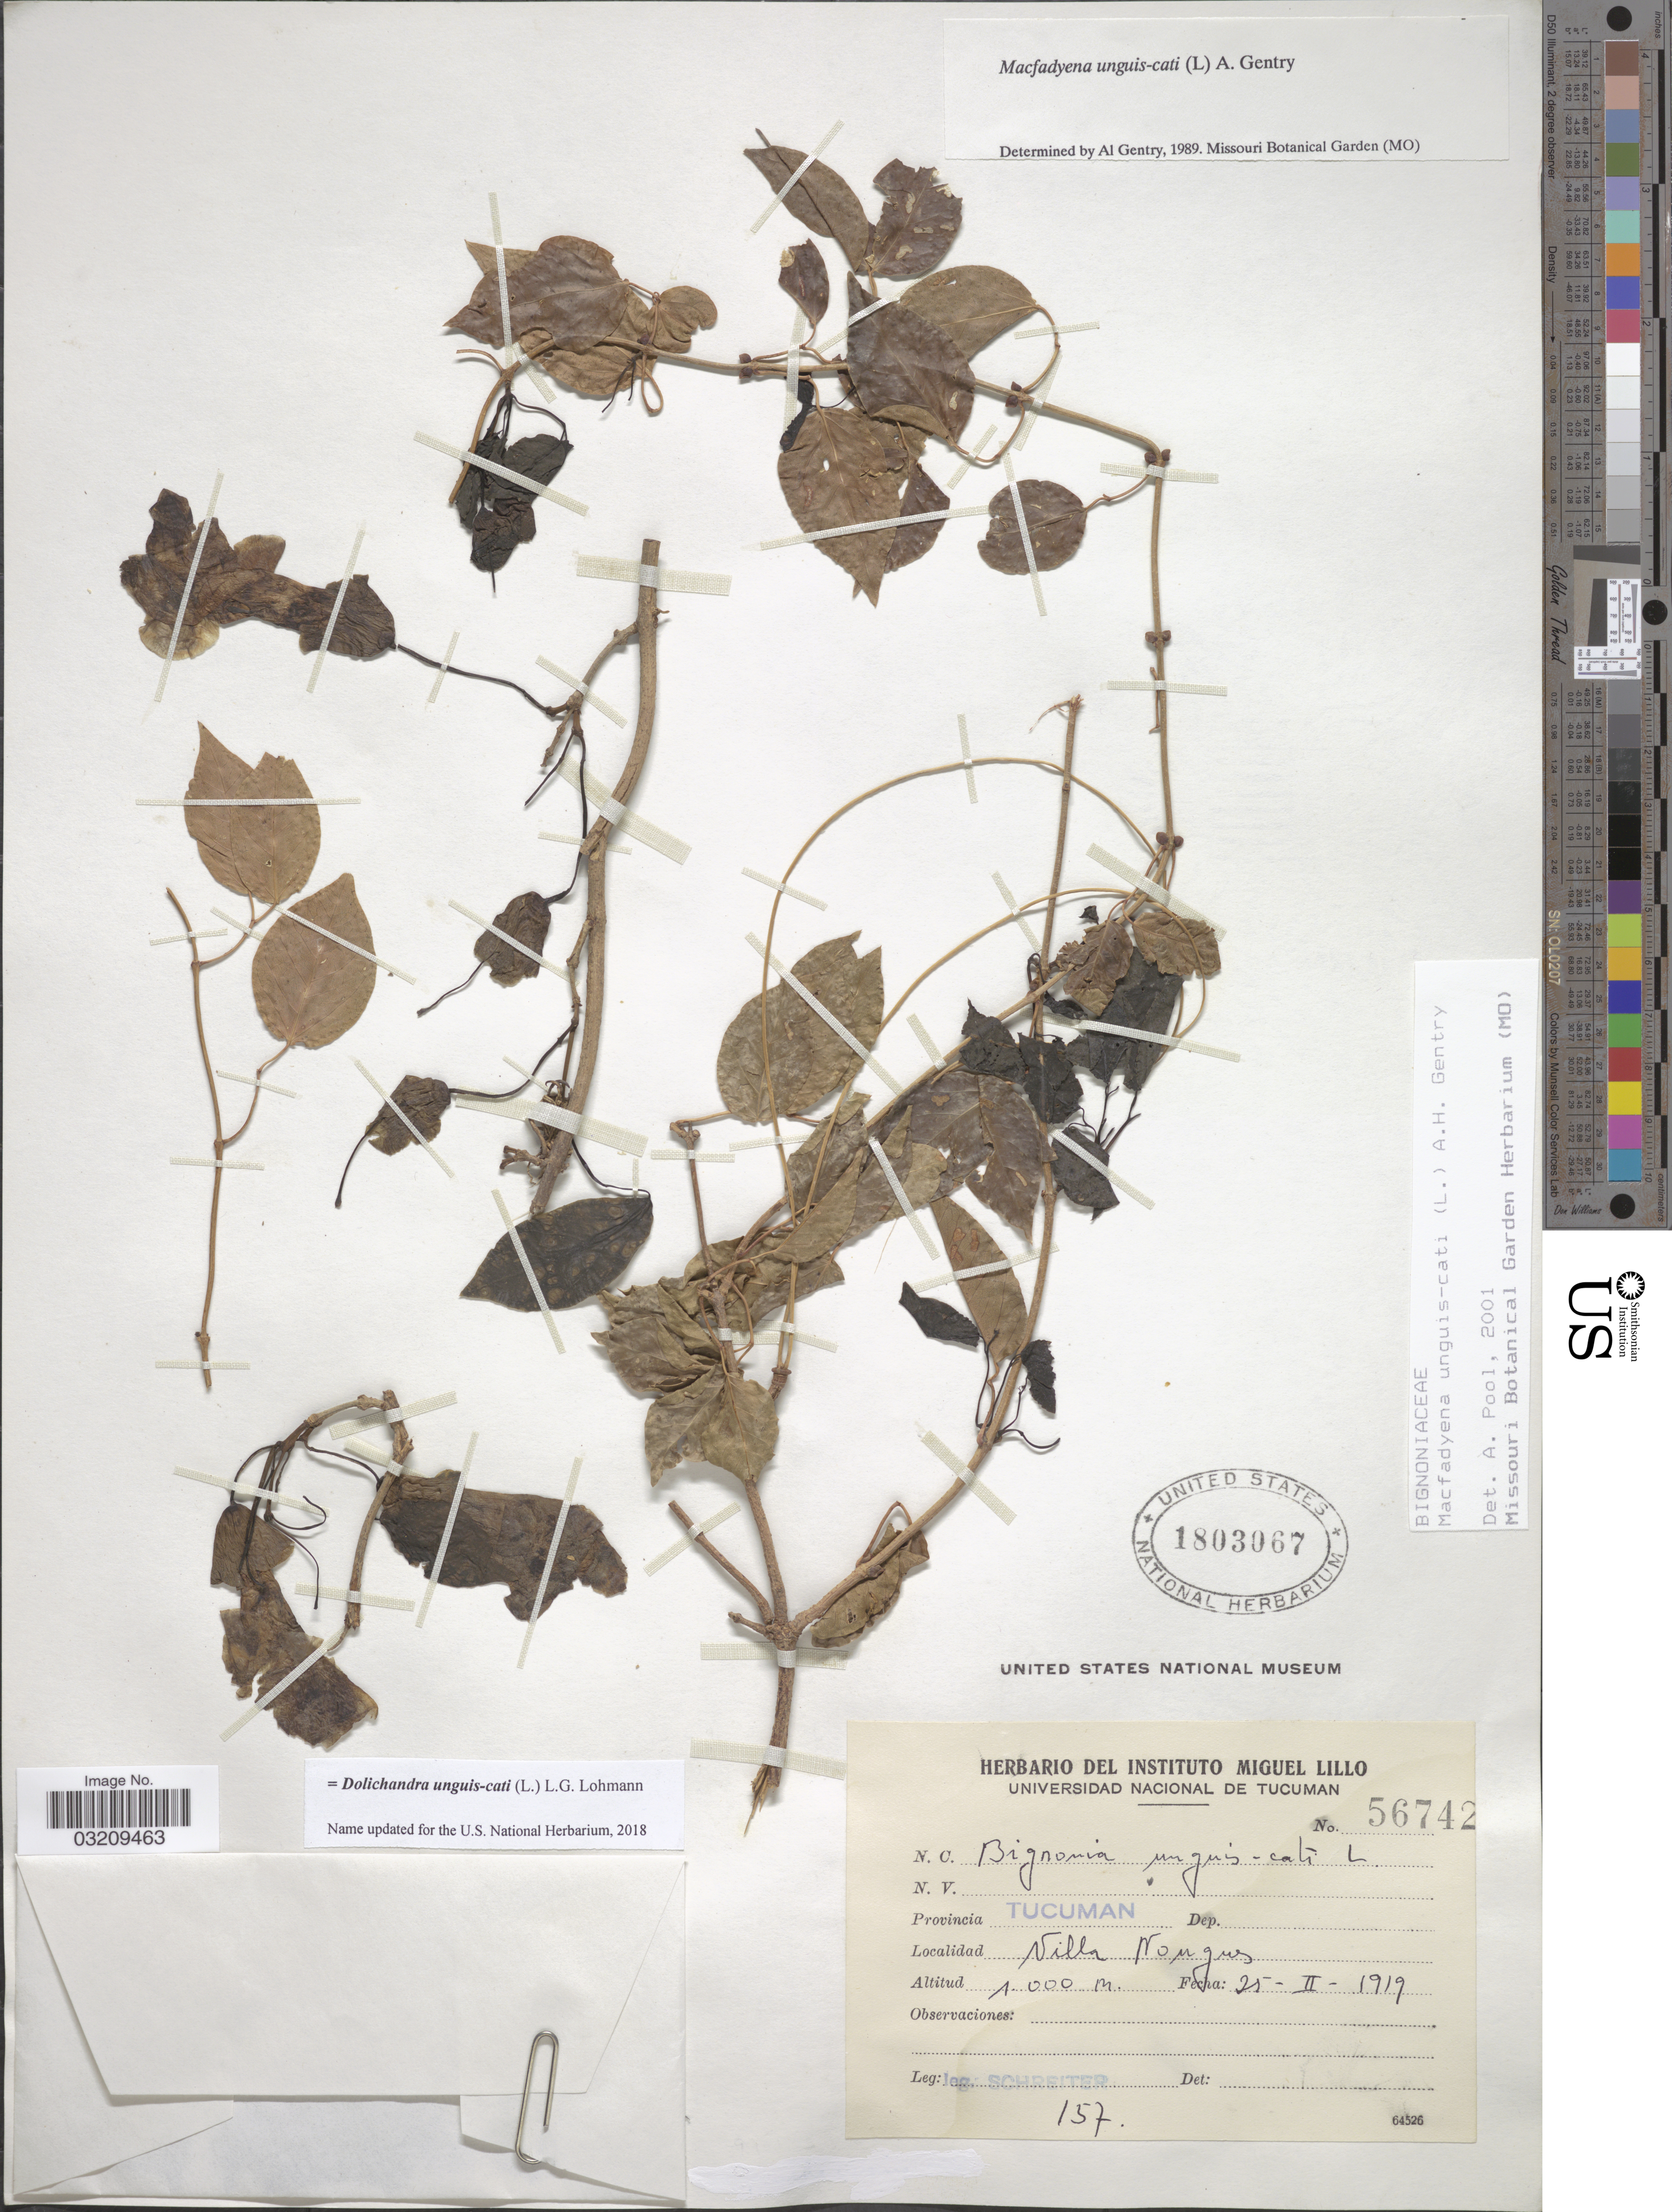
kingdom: Plantae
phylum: Tracheophyta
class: Magnoliopsida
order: Lamiales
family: Bignoniaceae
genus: Dolichandra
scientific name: Dolichandra unguis-cati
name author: (L.) L.G. Lohmann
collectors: -. Schreiter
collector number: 157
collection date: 1919-02-25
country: Argentina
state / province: Tucuman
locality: Villa Nougues.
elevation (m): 1000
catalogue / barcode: US 1803067